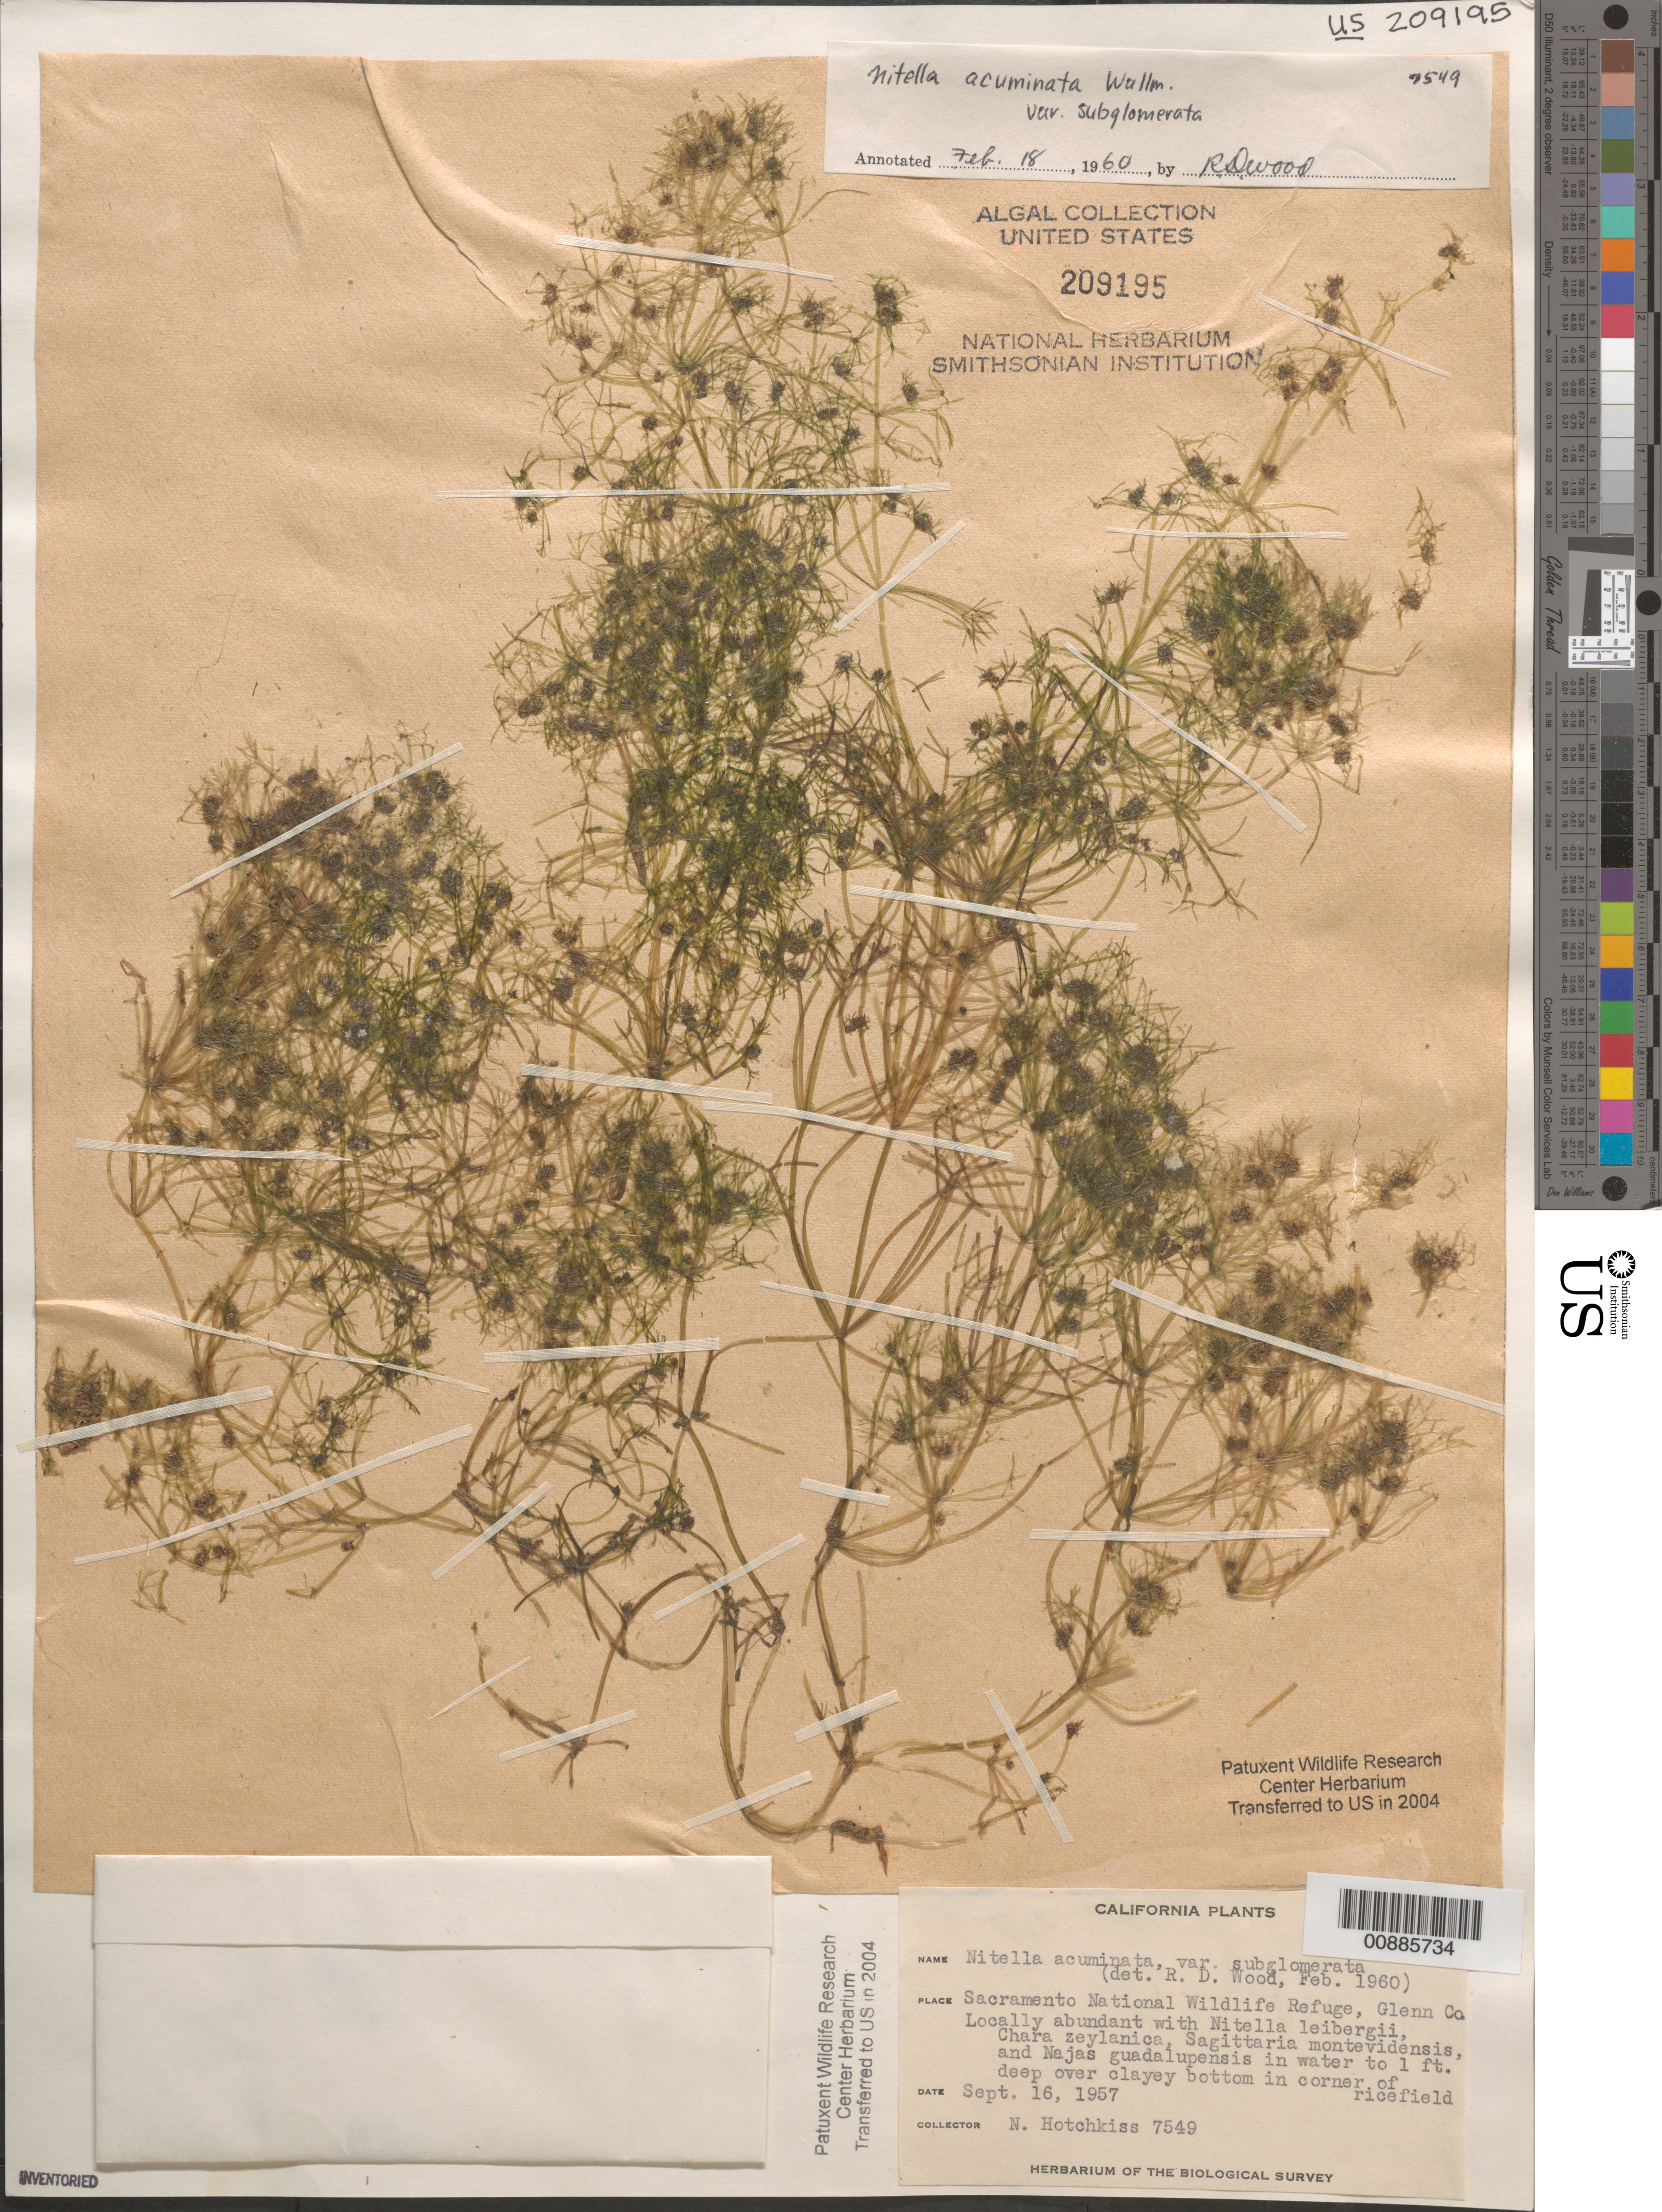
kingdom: Plantae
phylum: Charophyta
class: Charophyceae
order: Charales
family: Characeae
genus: Nitella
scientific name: Nitella acuminata var. subglomerata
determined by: Wood, R. D.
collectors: N. Hotchkiss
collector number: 7549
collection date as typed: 16 Sep 1957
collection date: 1957-09-16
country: United States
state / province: California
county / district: Glenn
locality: Sacramento National Wildlife Refuge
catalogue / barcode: US 209195